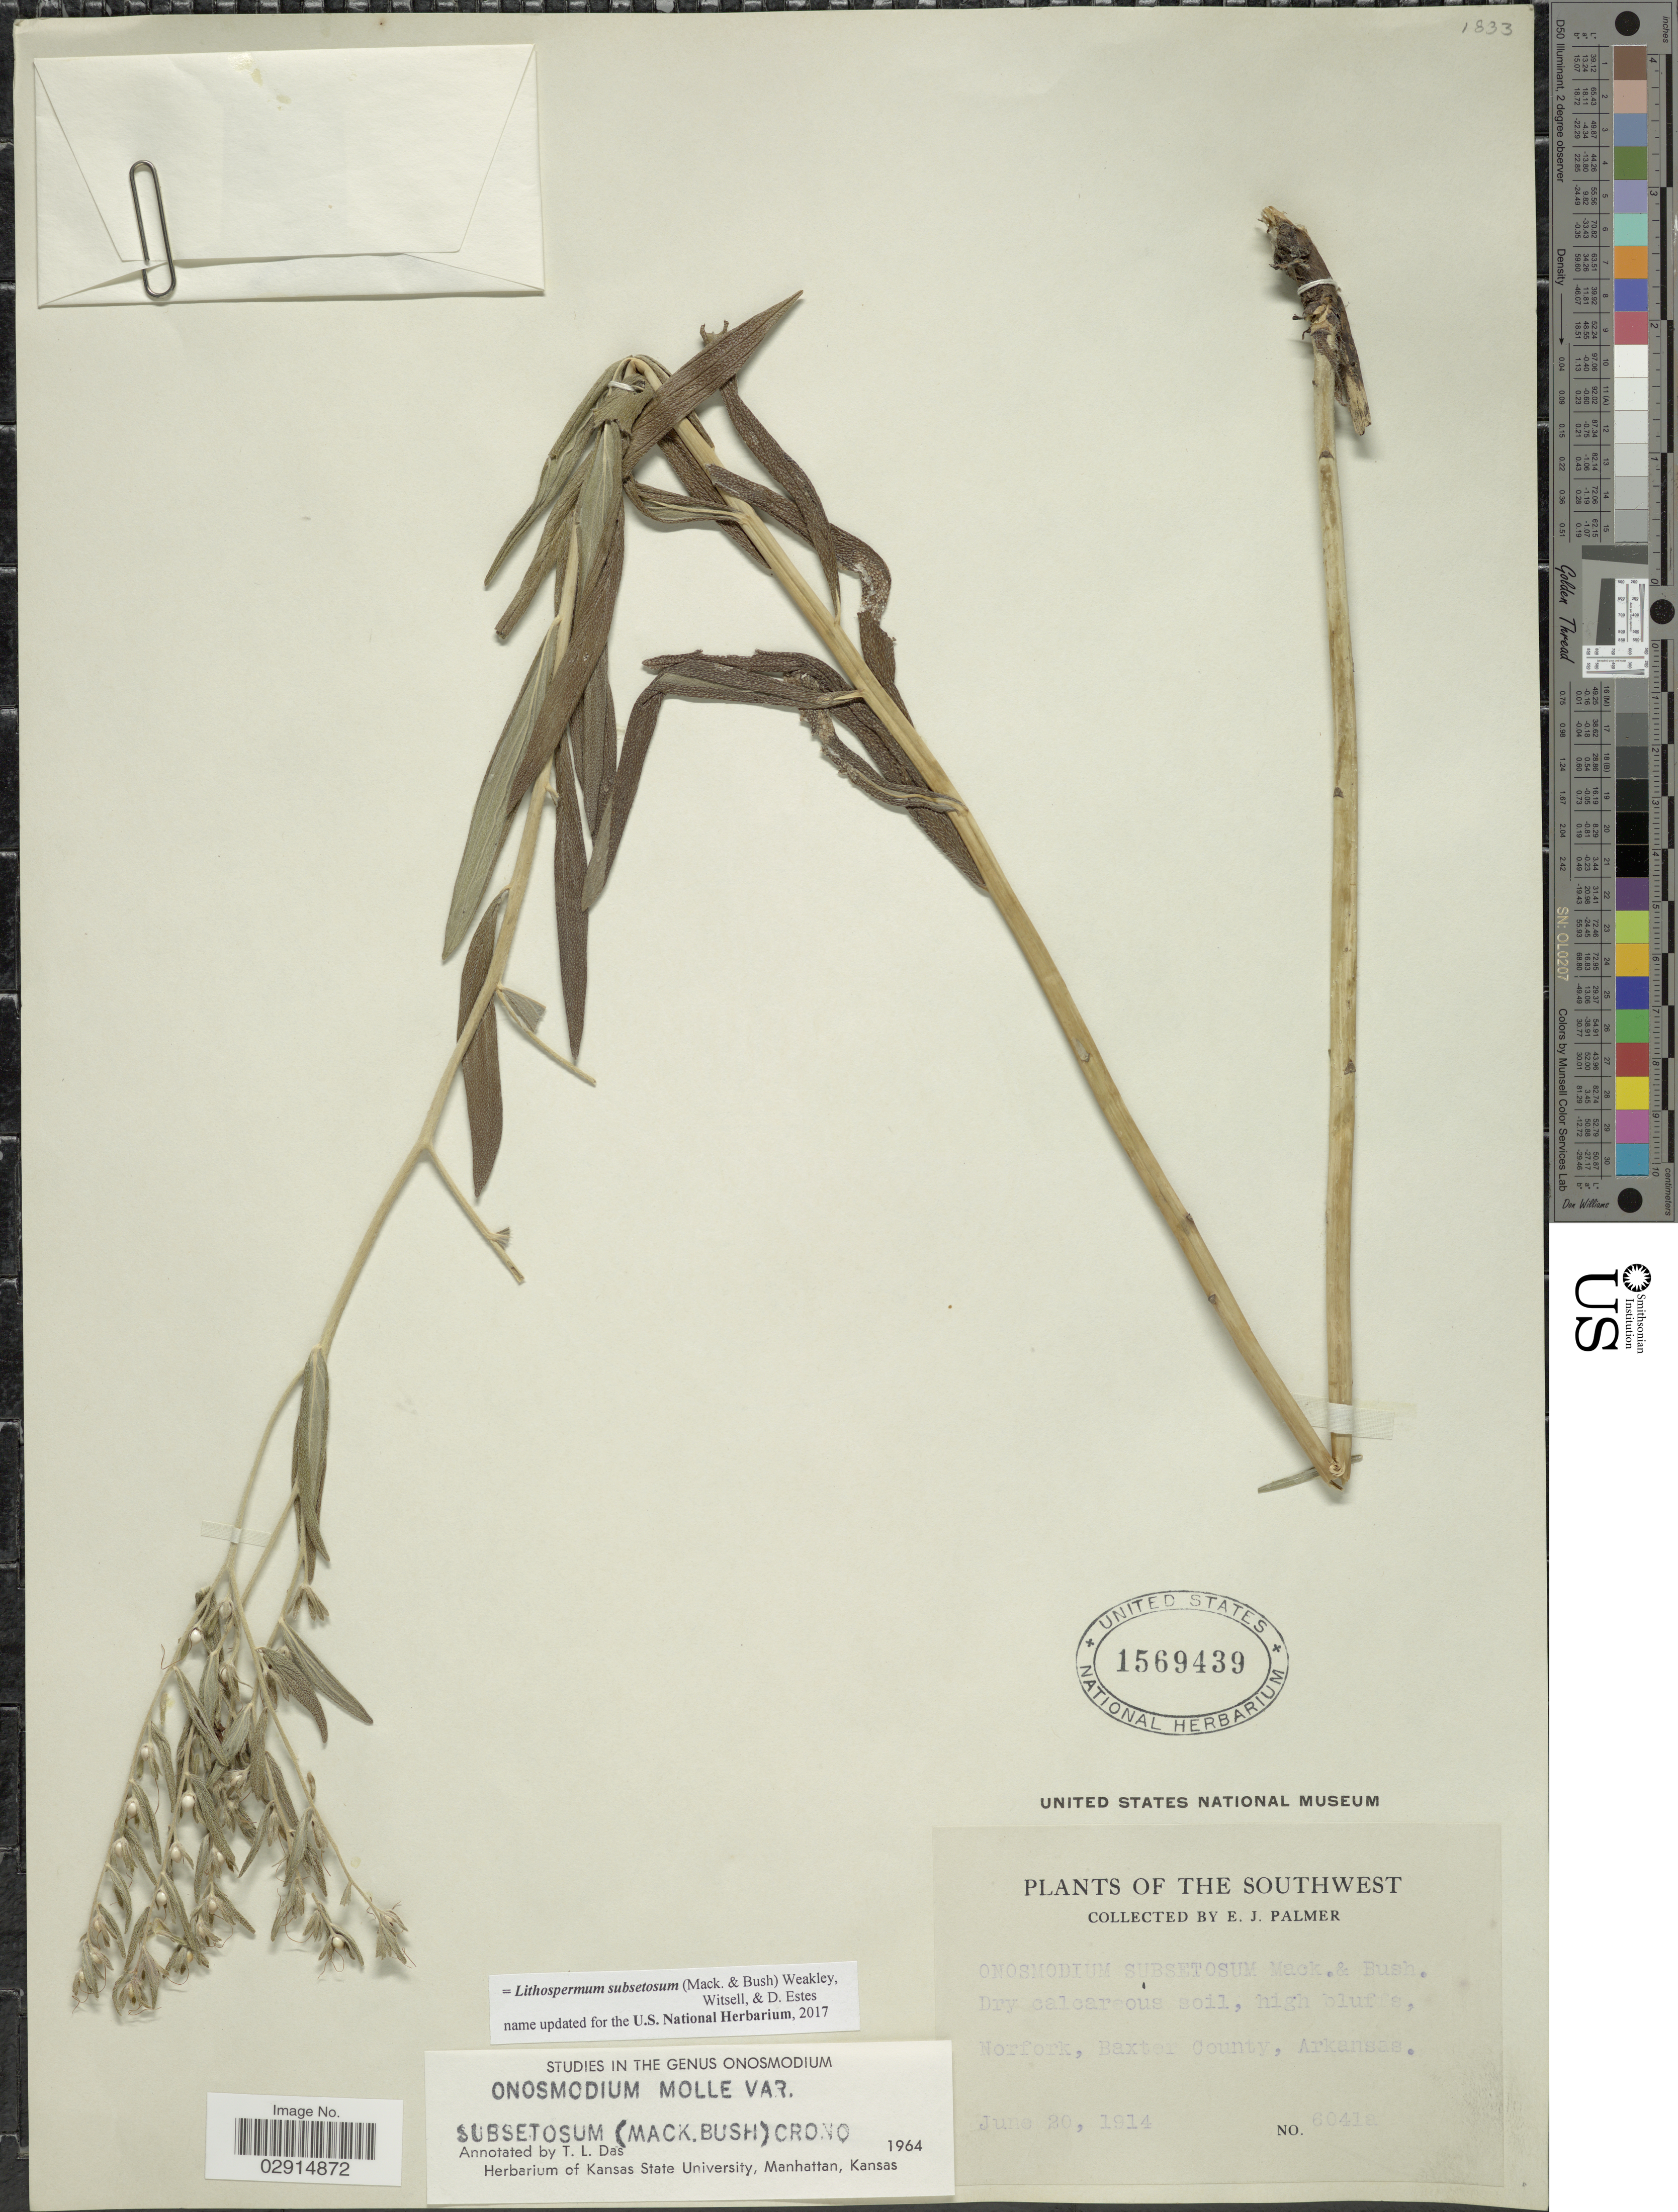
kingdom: Plantae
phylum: Tracheophyta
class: Magnoliopsida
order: Boraginales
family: Boraginaceae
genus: Lithospermum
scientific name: Lithospermum subsetosum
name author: (Mack. & Bush) Weakley et al.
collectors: E. J. Palmer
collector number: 6041a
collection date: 1914-06-20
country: United States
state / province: Arkansas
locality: Dry calcareous soil, high bluffs, Norfork, Baxter County, Arkansas. The Southwest.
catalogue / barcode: US 1569439